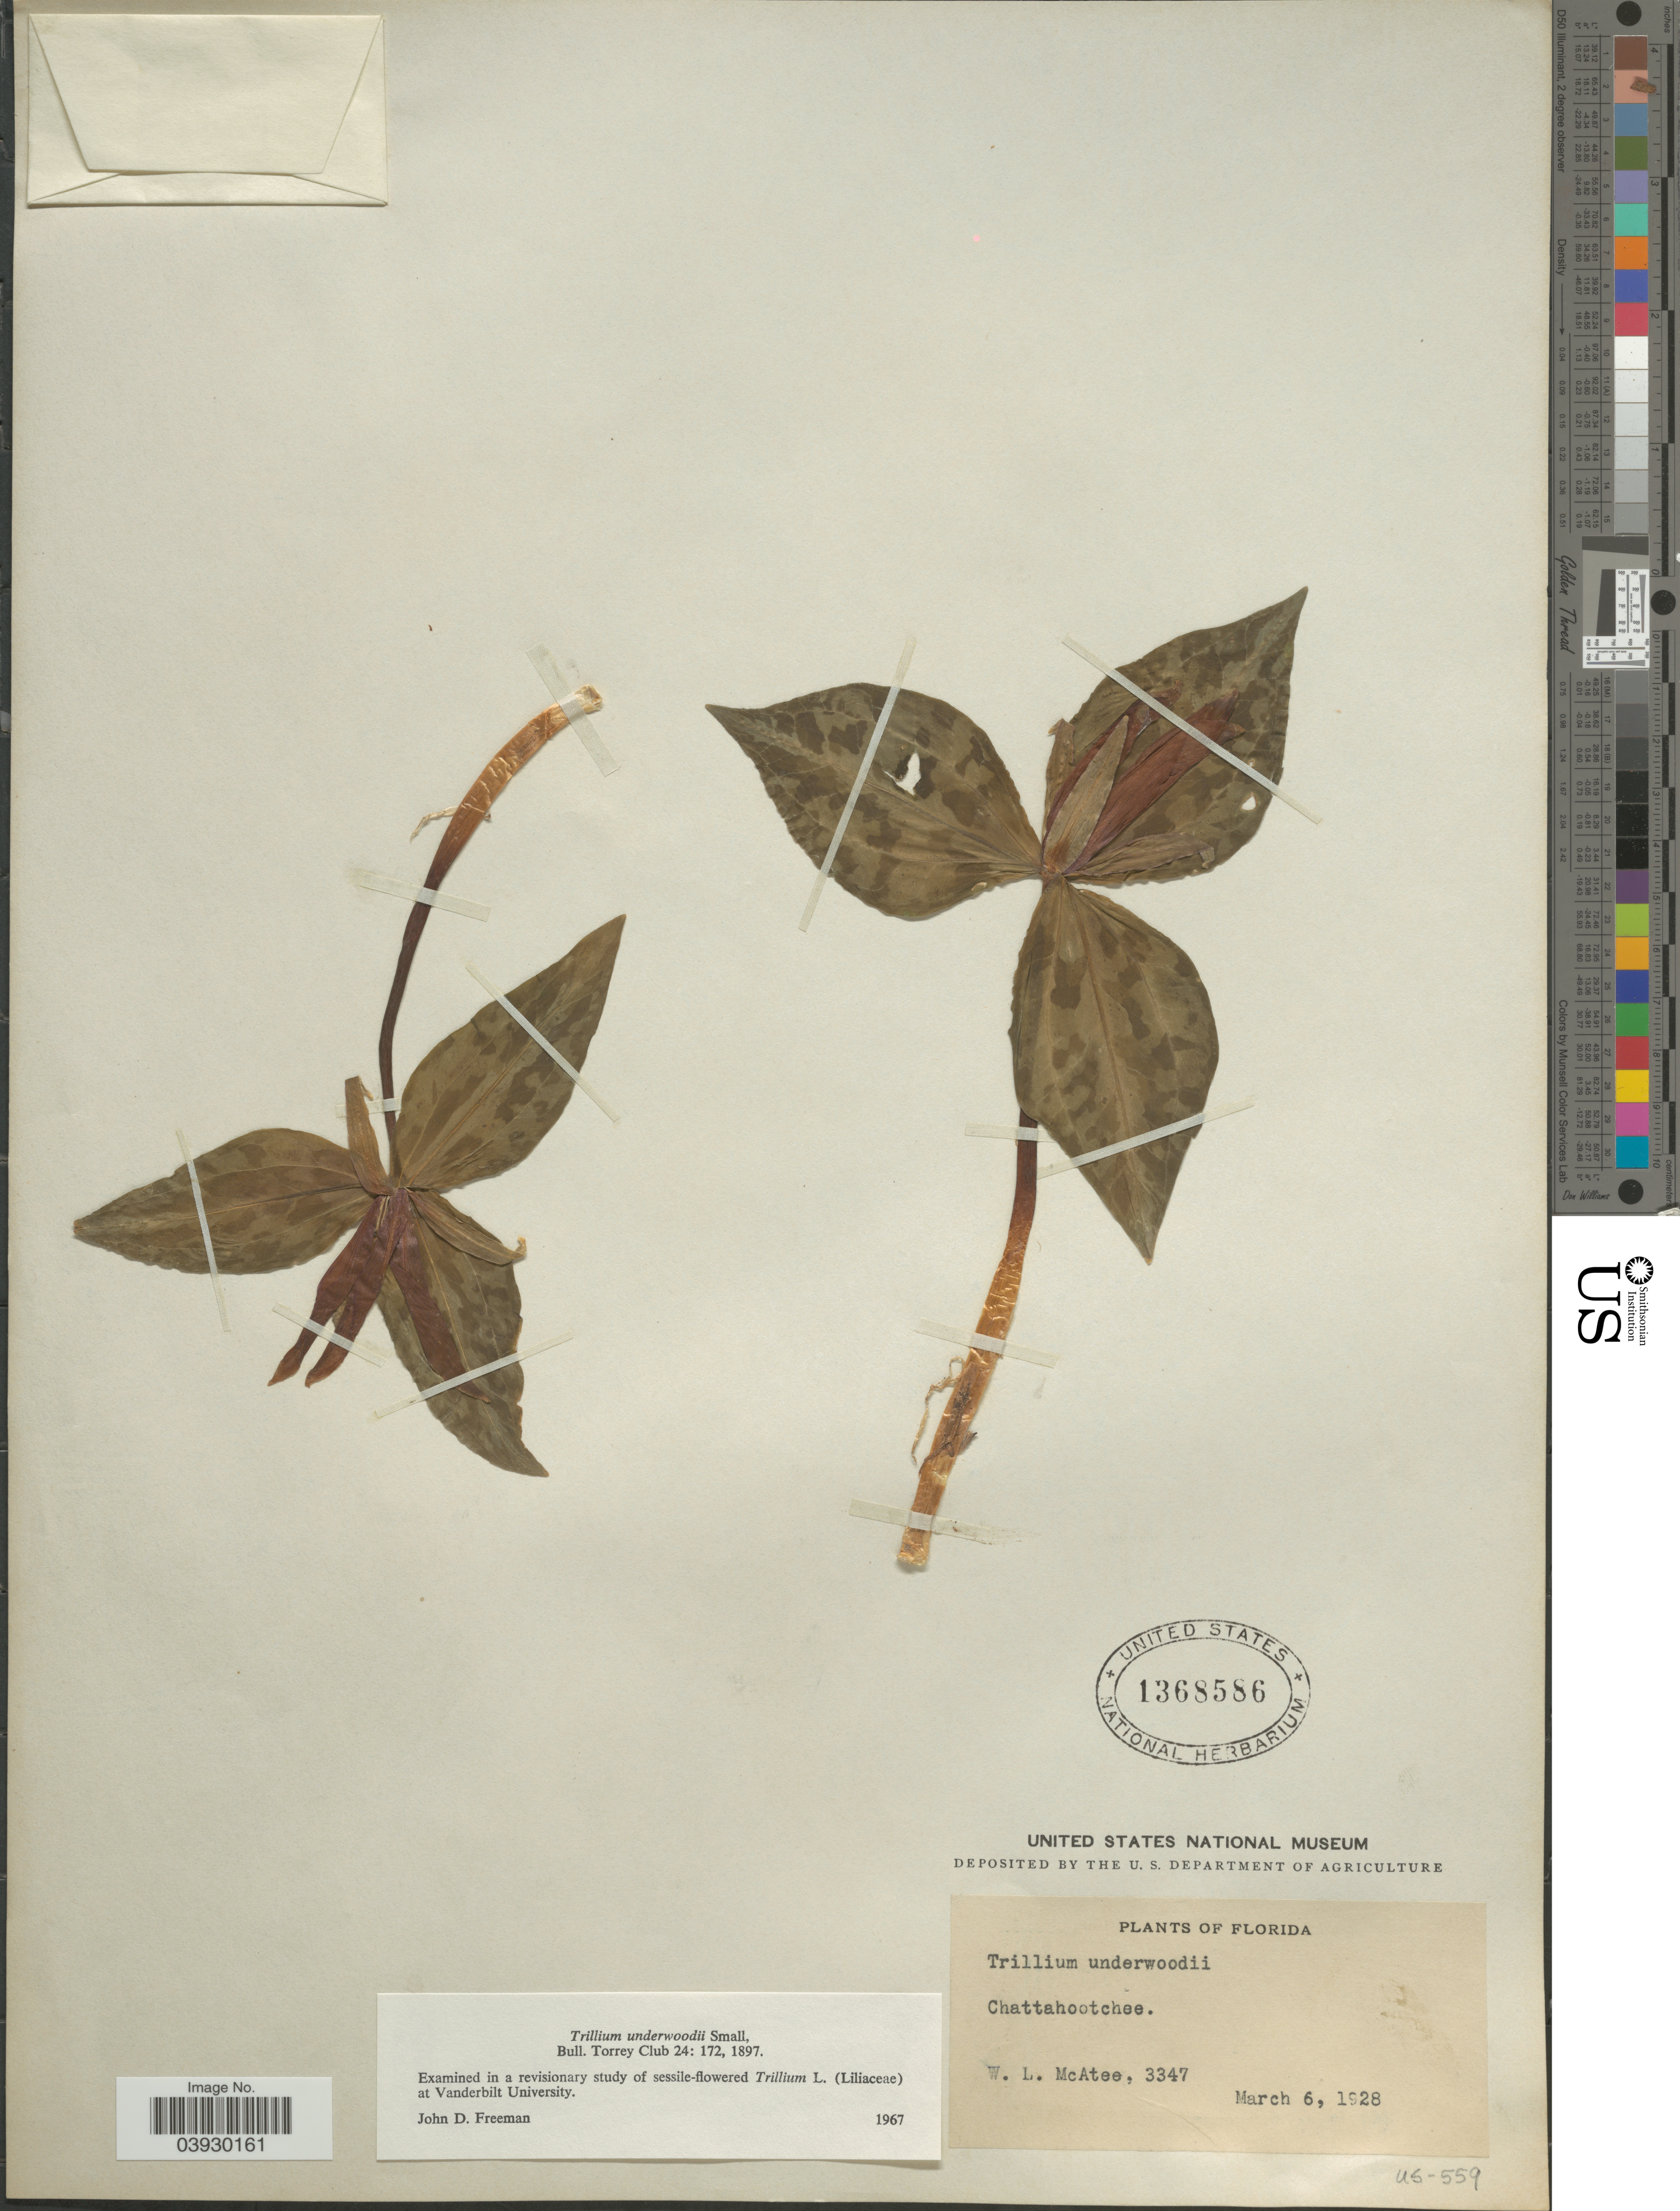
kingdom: Plantae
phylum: Tracheophyta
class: Liliopsida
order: Liliales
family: Melanthiaceae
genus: Trillium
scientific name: Trillium underwoodii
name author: Small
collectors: W. McAtee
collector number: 3347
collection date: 1928-03-06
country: United States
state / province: Florida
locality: Chattahootchee.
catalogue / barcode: US 1368586